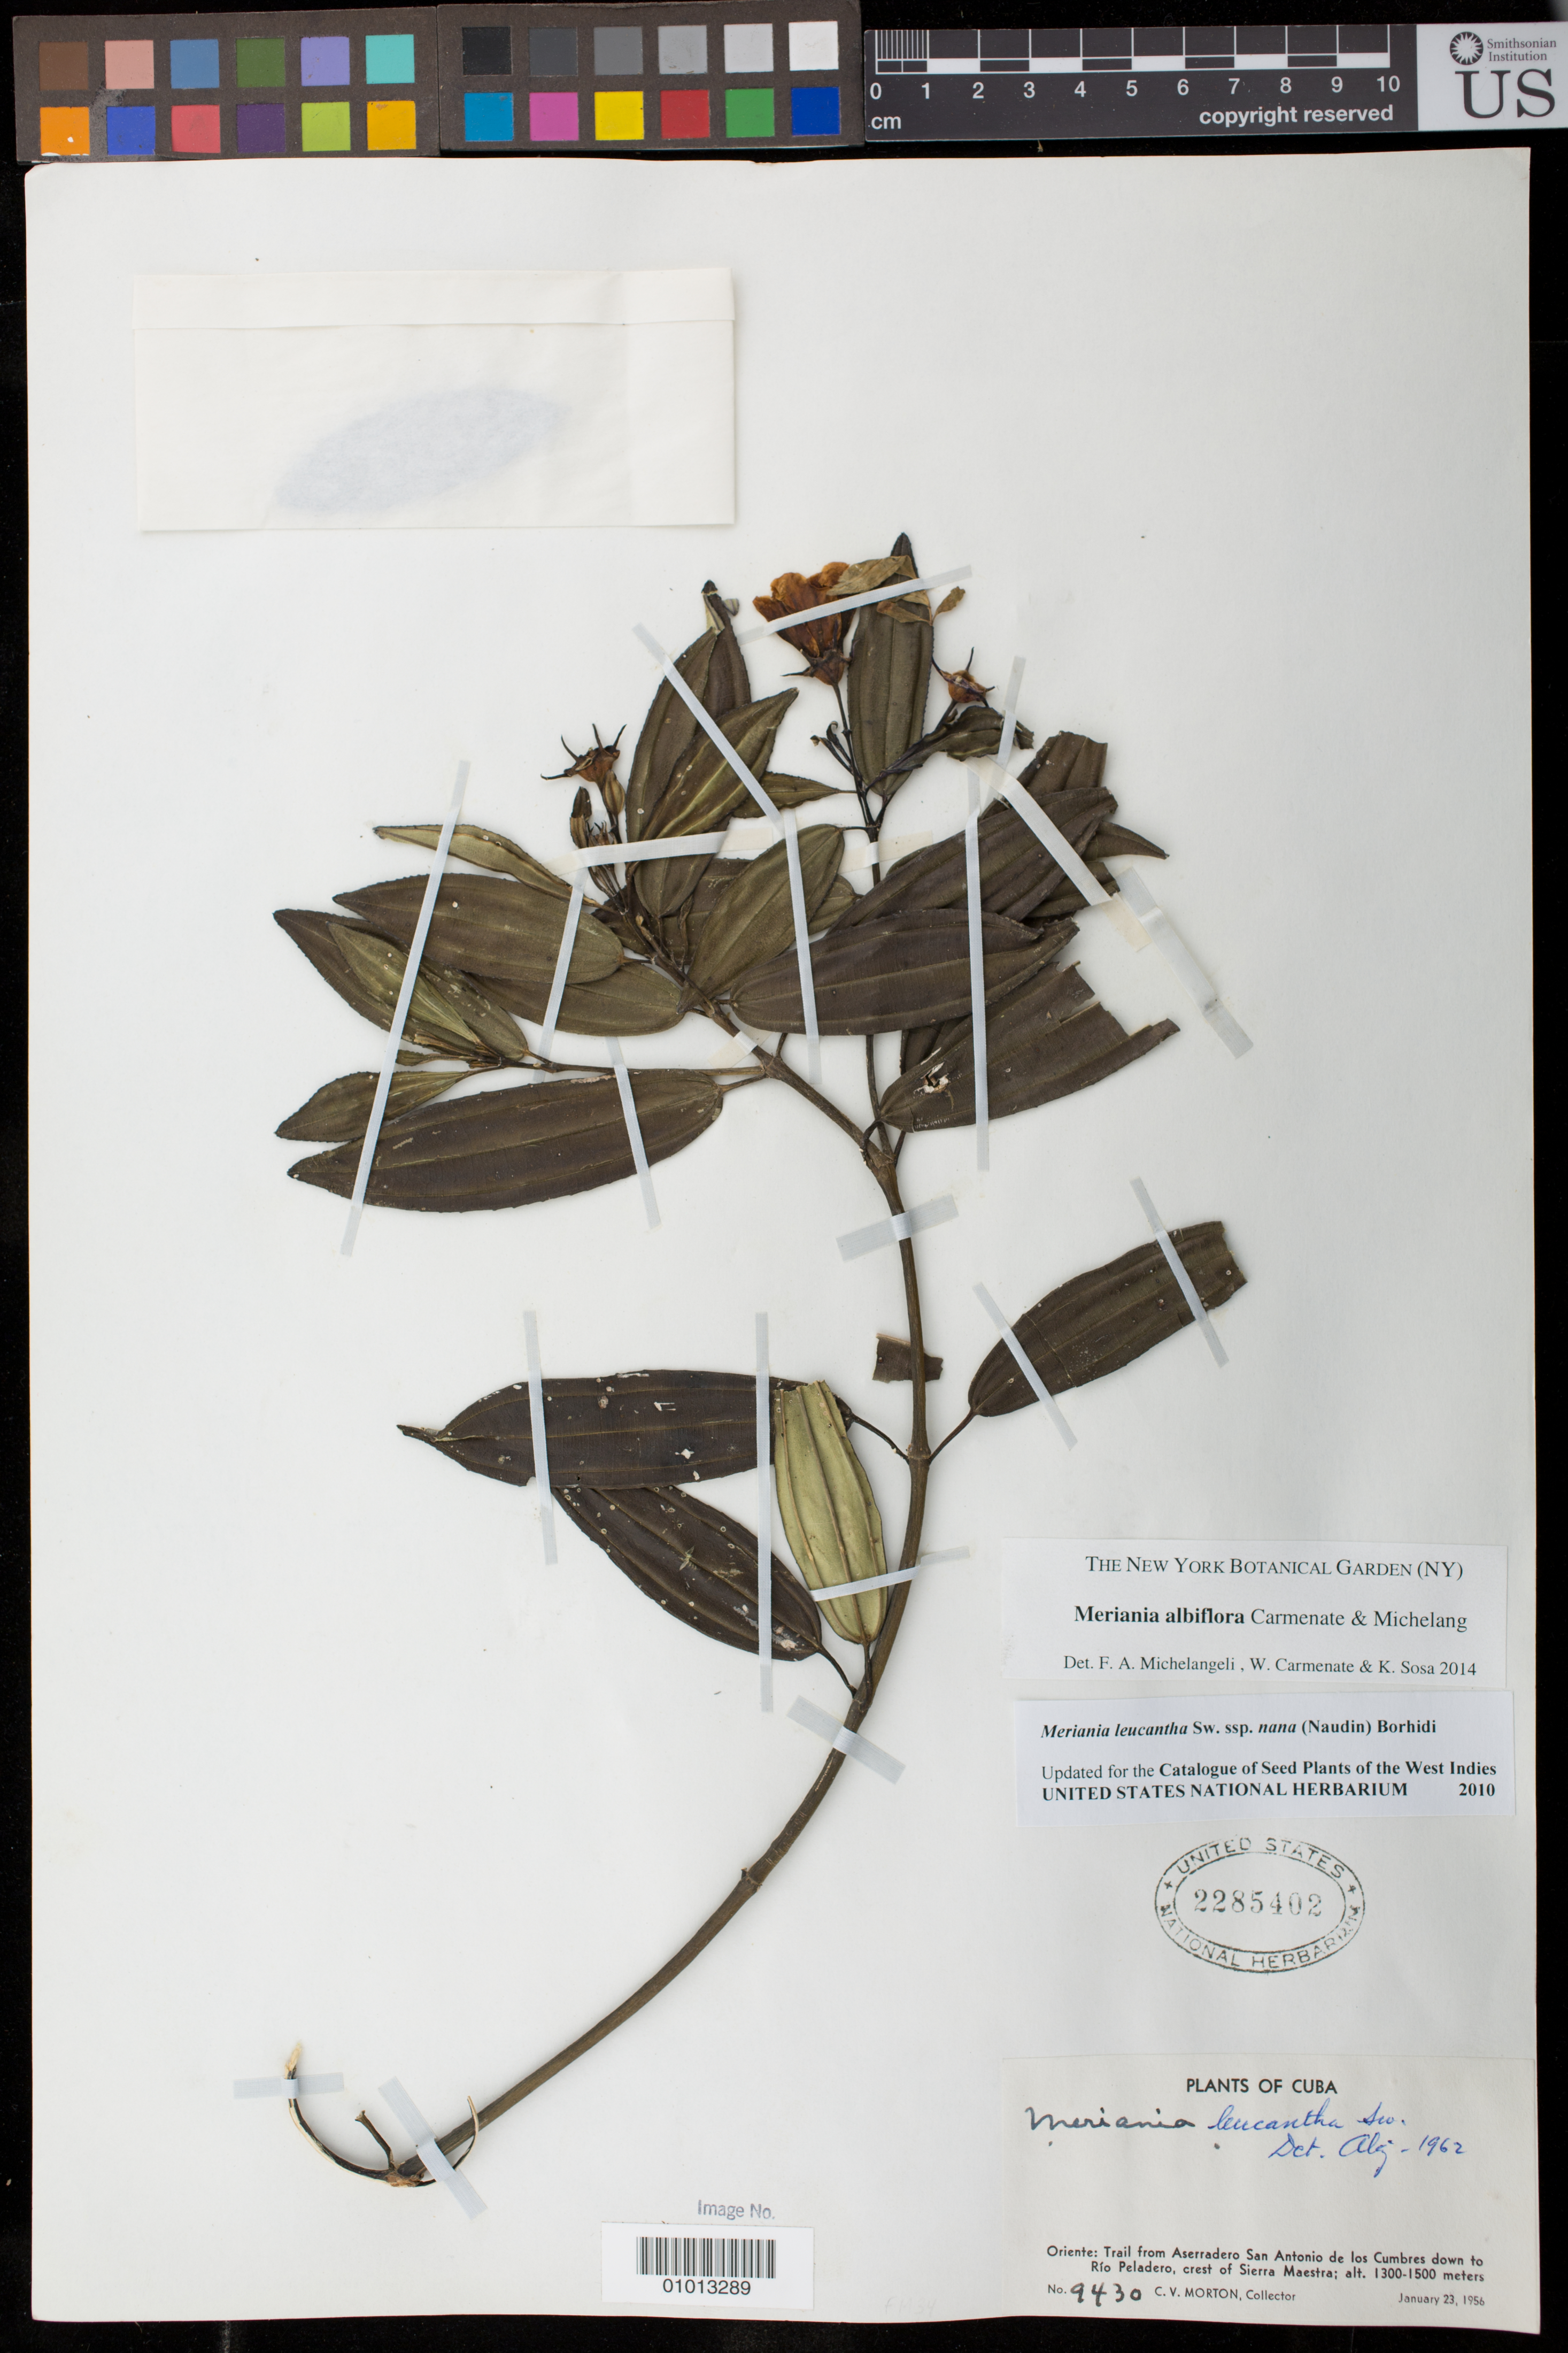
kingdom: Plantae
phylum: Tracheophyta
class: Magnoliopsida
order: Myrtales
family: Melastomataceae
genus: Meriania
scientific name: Meriania albiflora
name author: Carmenate & Michelang.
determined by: Michelangeli, F. A.; Carmenate, W.; Sosa, K.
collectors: C. V. Morton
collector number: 9430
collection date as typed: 23 Jan 1956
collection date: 1956-01-23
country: Cuba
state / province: Granma / Santiago de Cuba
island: Cuba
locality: Trail from Aserradero San Antonio de los Cumbres down to Río Peladero, crest of Sierra Maestra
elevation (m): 1300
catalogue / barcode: US 2285402